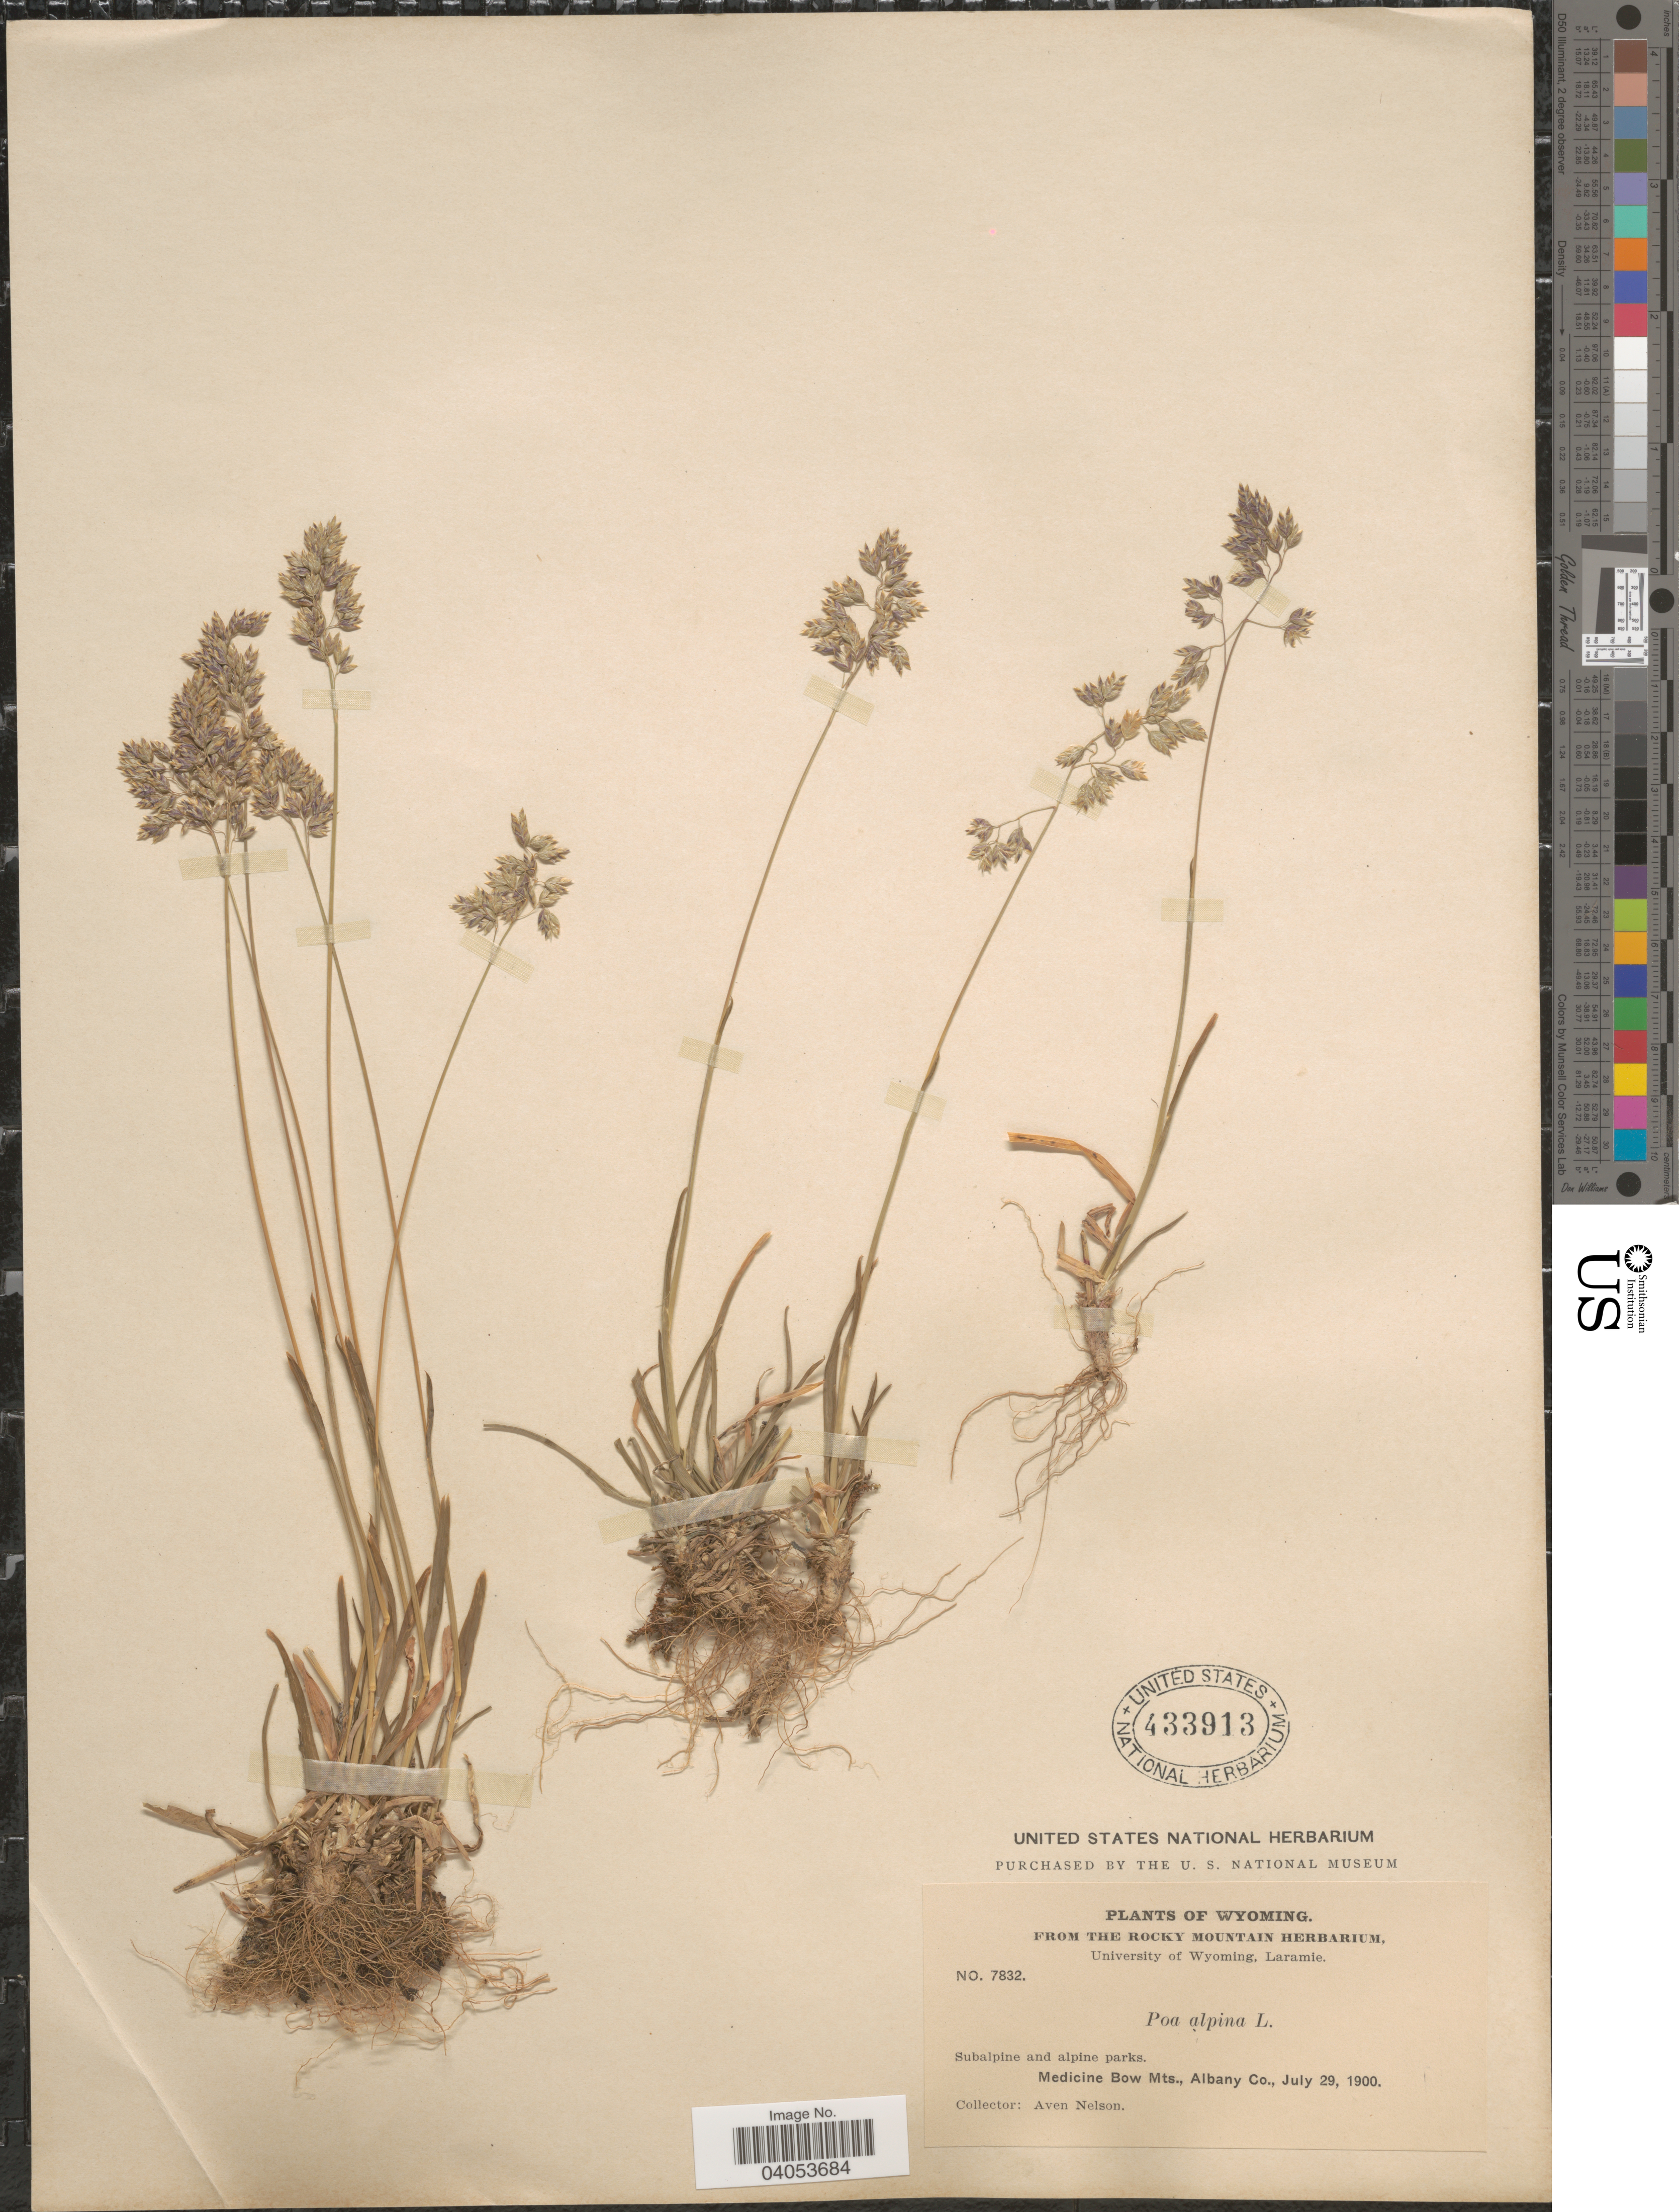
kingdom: Plantae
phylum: Tracheophyta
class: Liliopsida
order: Poales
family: Poaceae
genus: Poa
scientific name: Poa alpina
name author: L.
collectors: A. Nelson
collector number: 7832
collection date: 1900-07-29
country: United States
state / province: Wyoming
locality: Medicine Bow Mts., Albany Co.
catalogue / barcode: US 433913